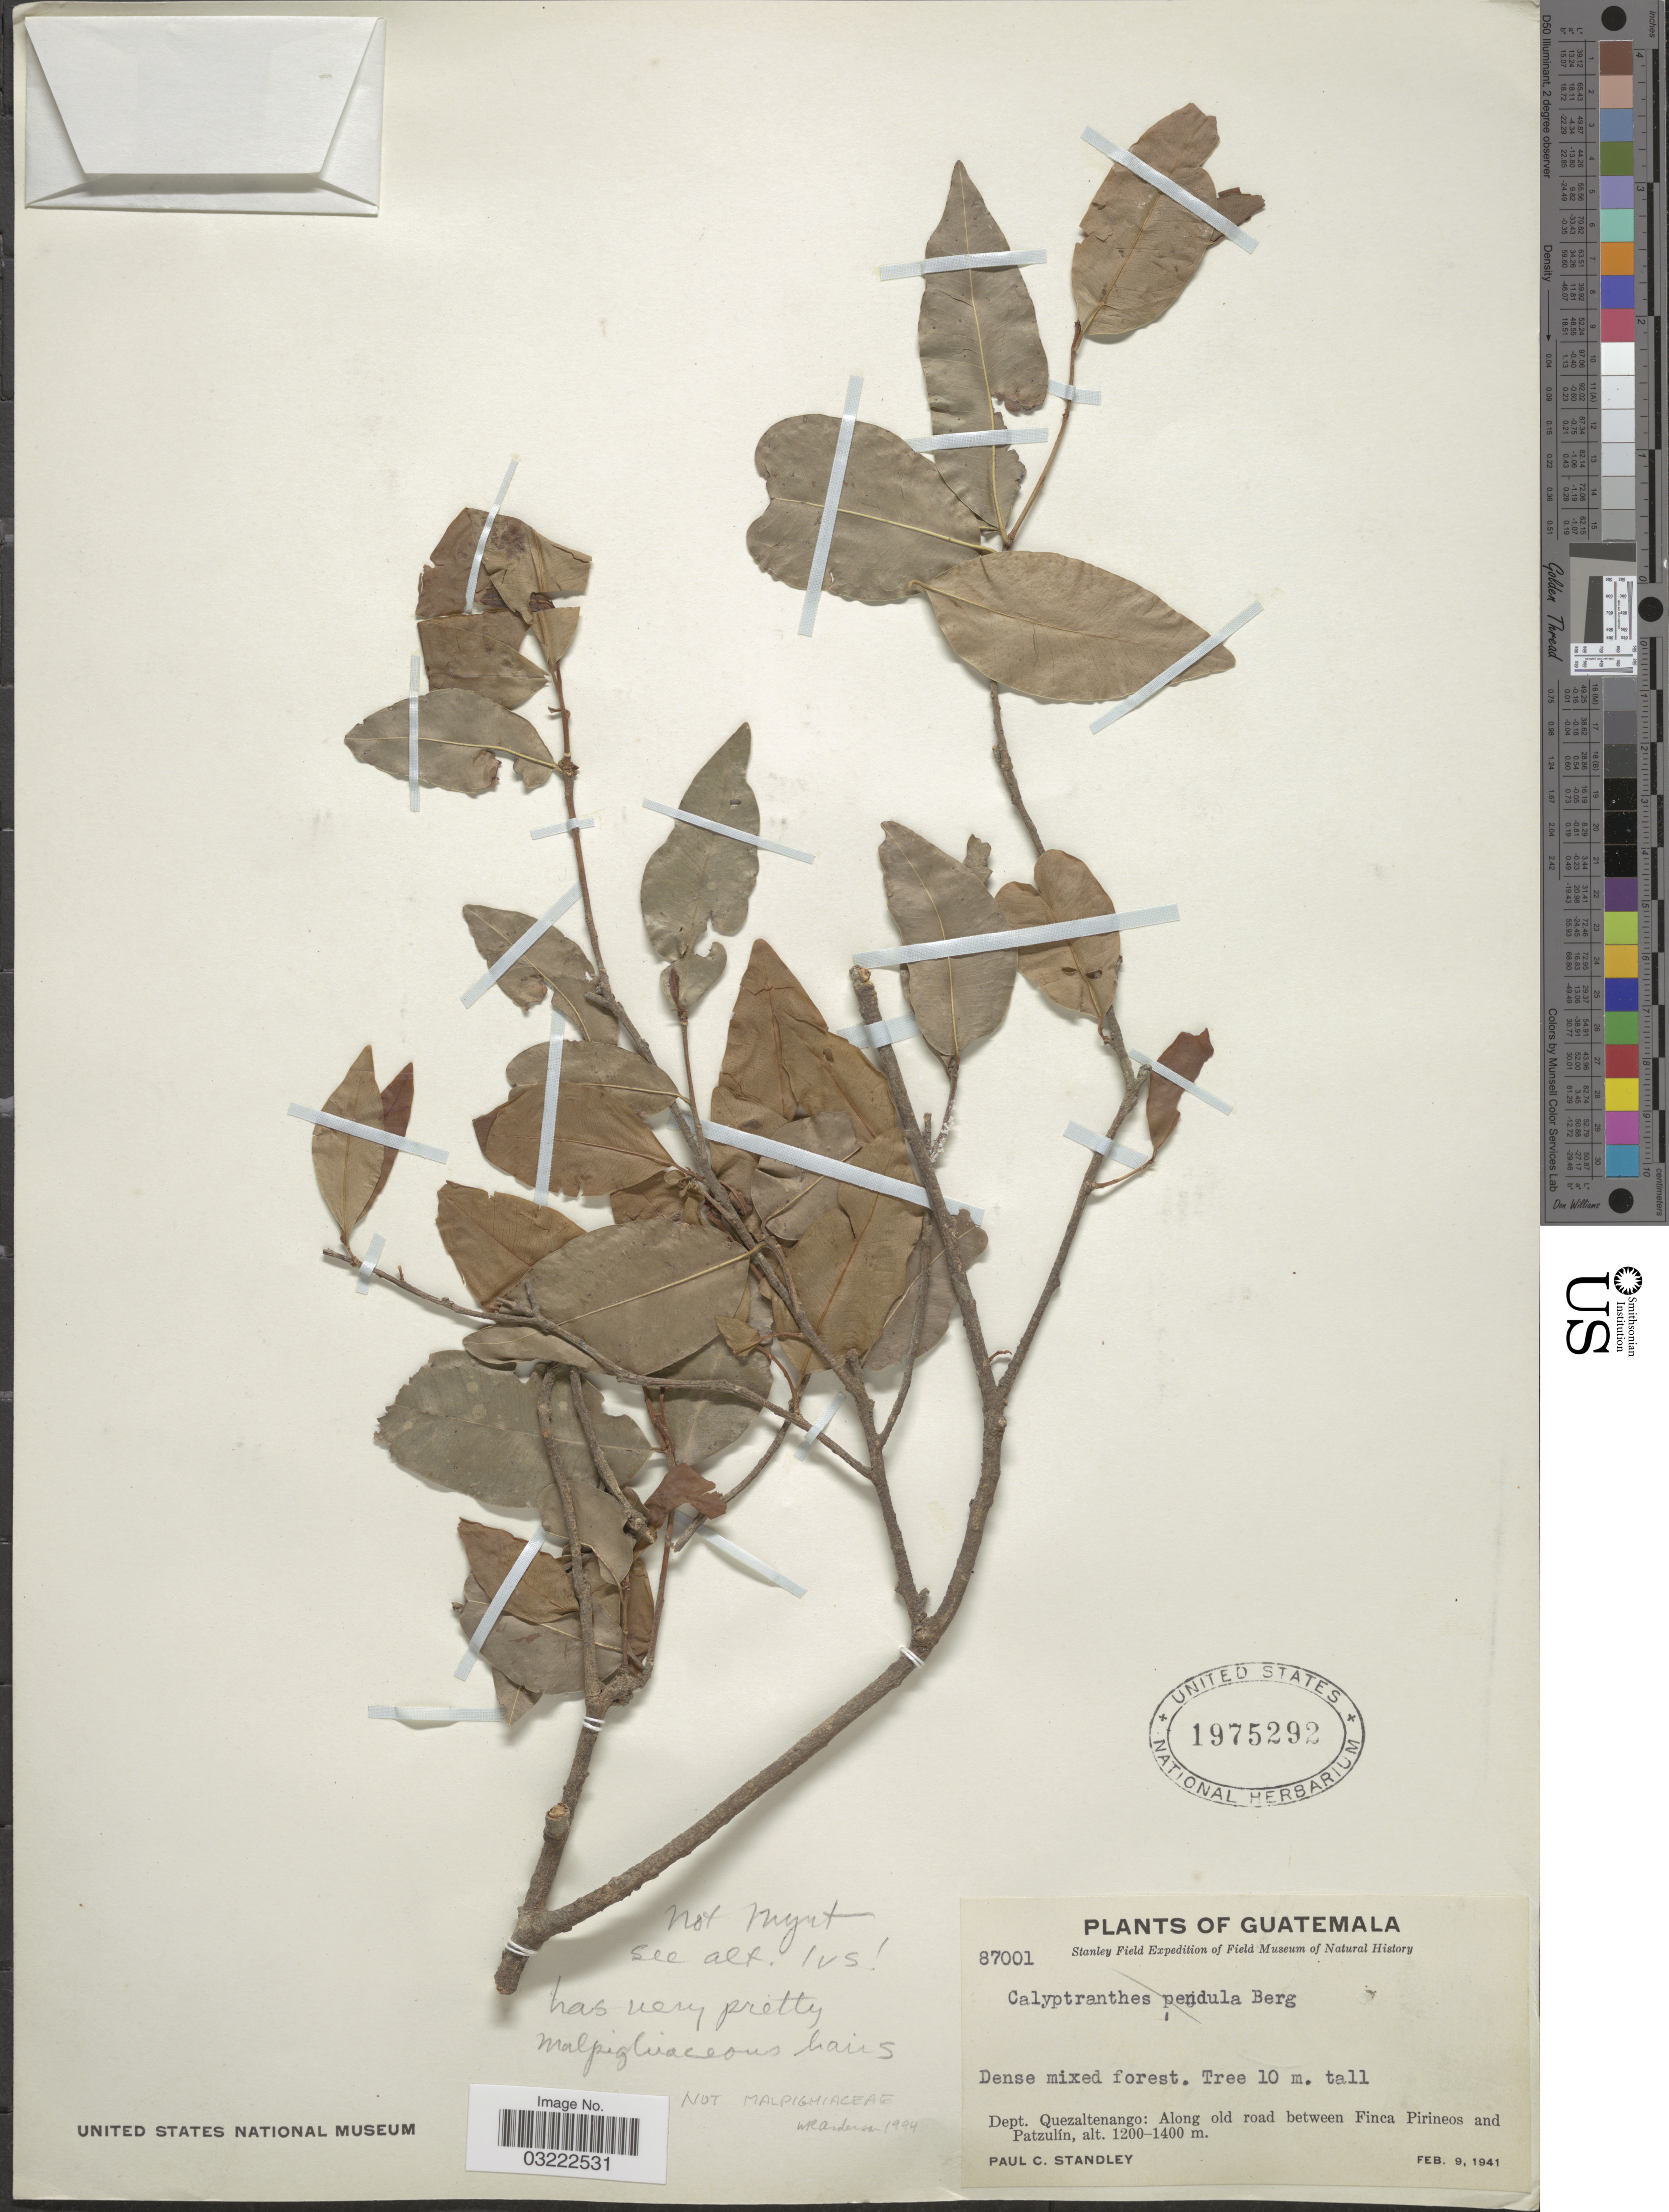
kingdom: Plantae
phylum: Tracheophyta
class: Magnoliopsida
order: Ericales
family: Sapotaceae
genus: Chrysophyllum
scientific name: Chrysophyllum sp.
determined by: Londoño-Echeverri, Y.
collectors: P. C. Standley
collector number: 87001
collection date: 1941-02-09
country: Guatemala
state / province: Quetzaltenango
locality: Dept. Quezaltenango: Along old road between Finca Pirineos and Patzulín.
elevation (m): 1200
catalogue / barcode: US 1975292